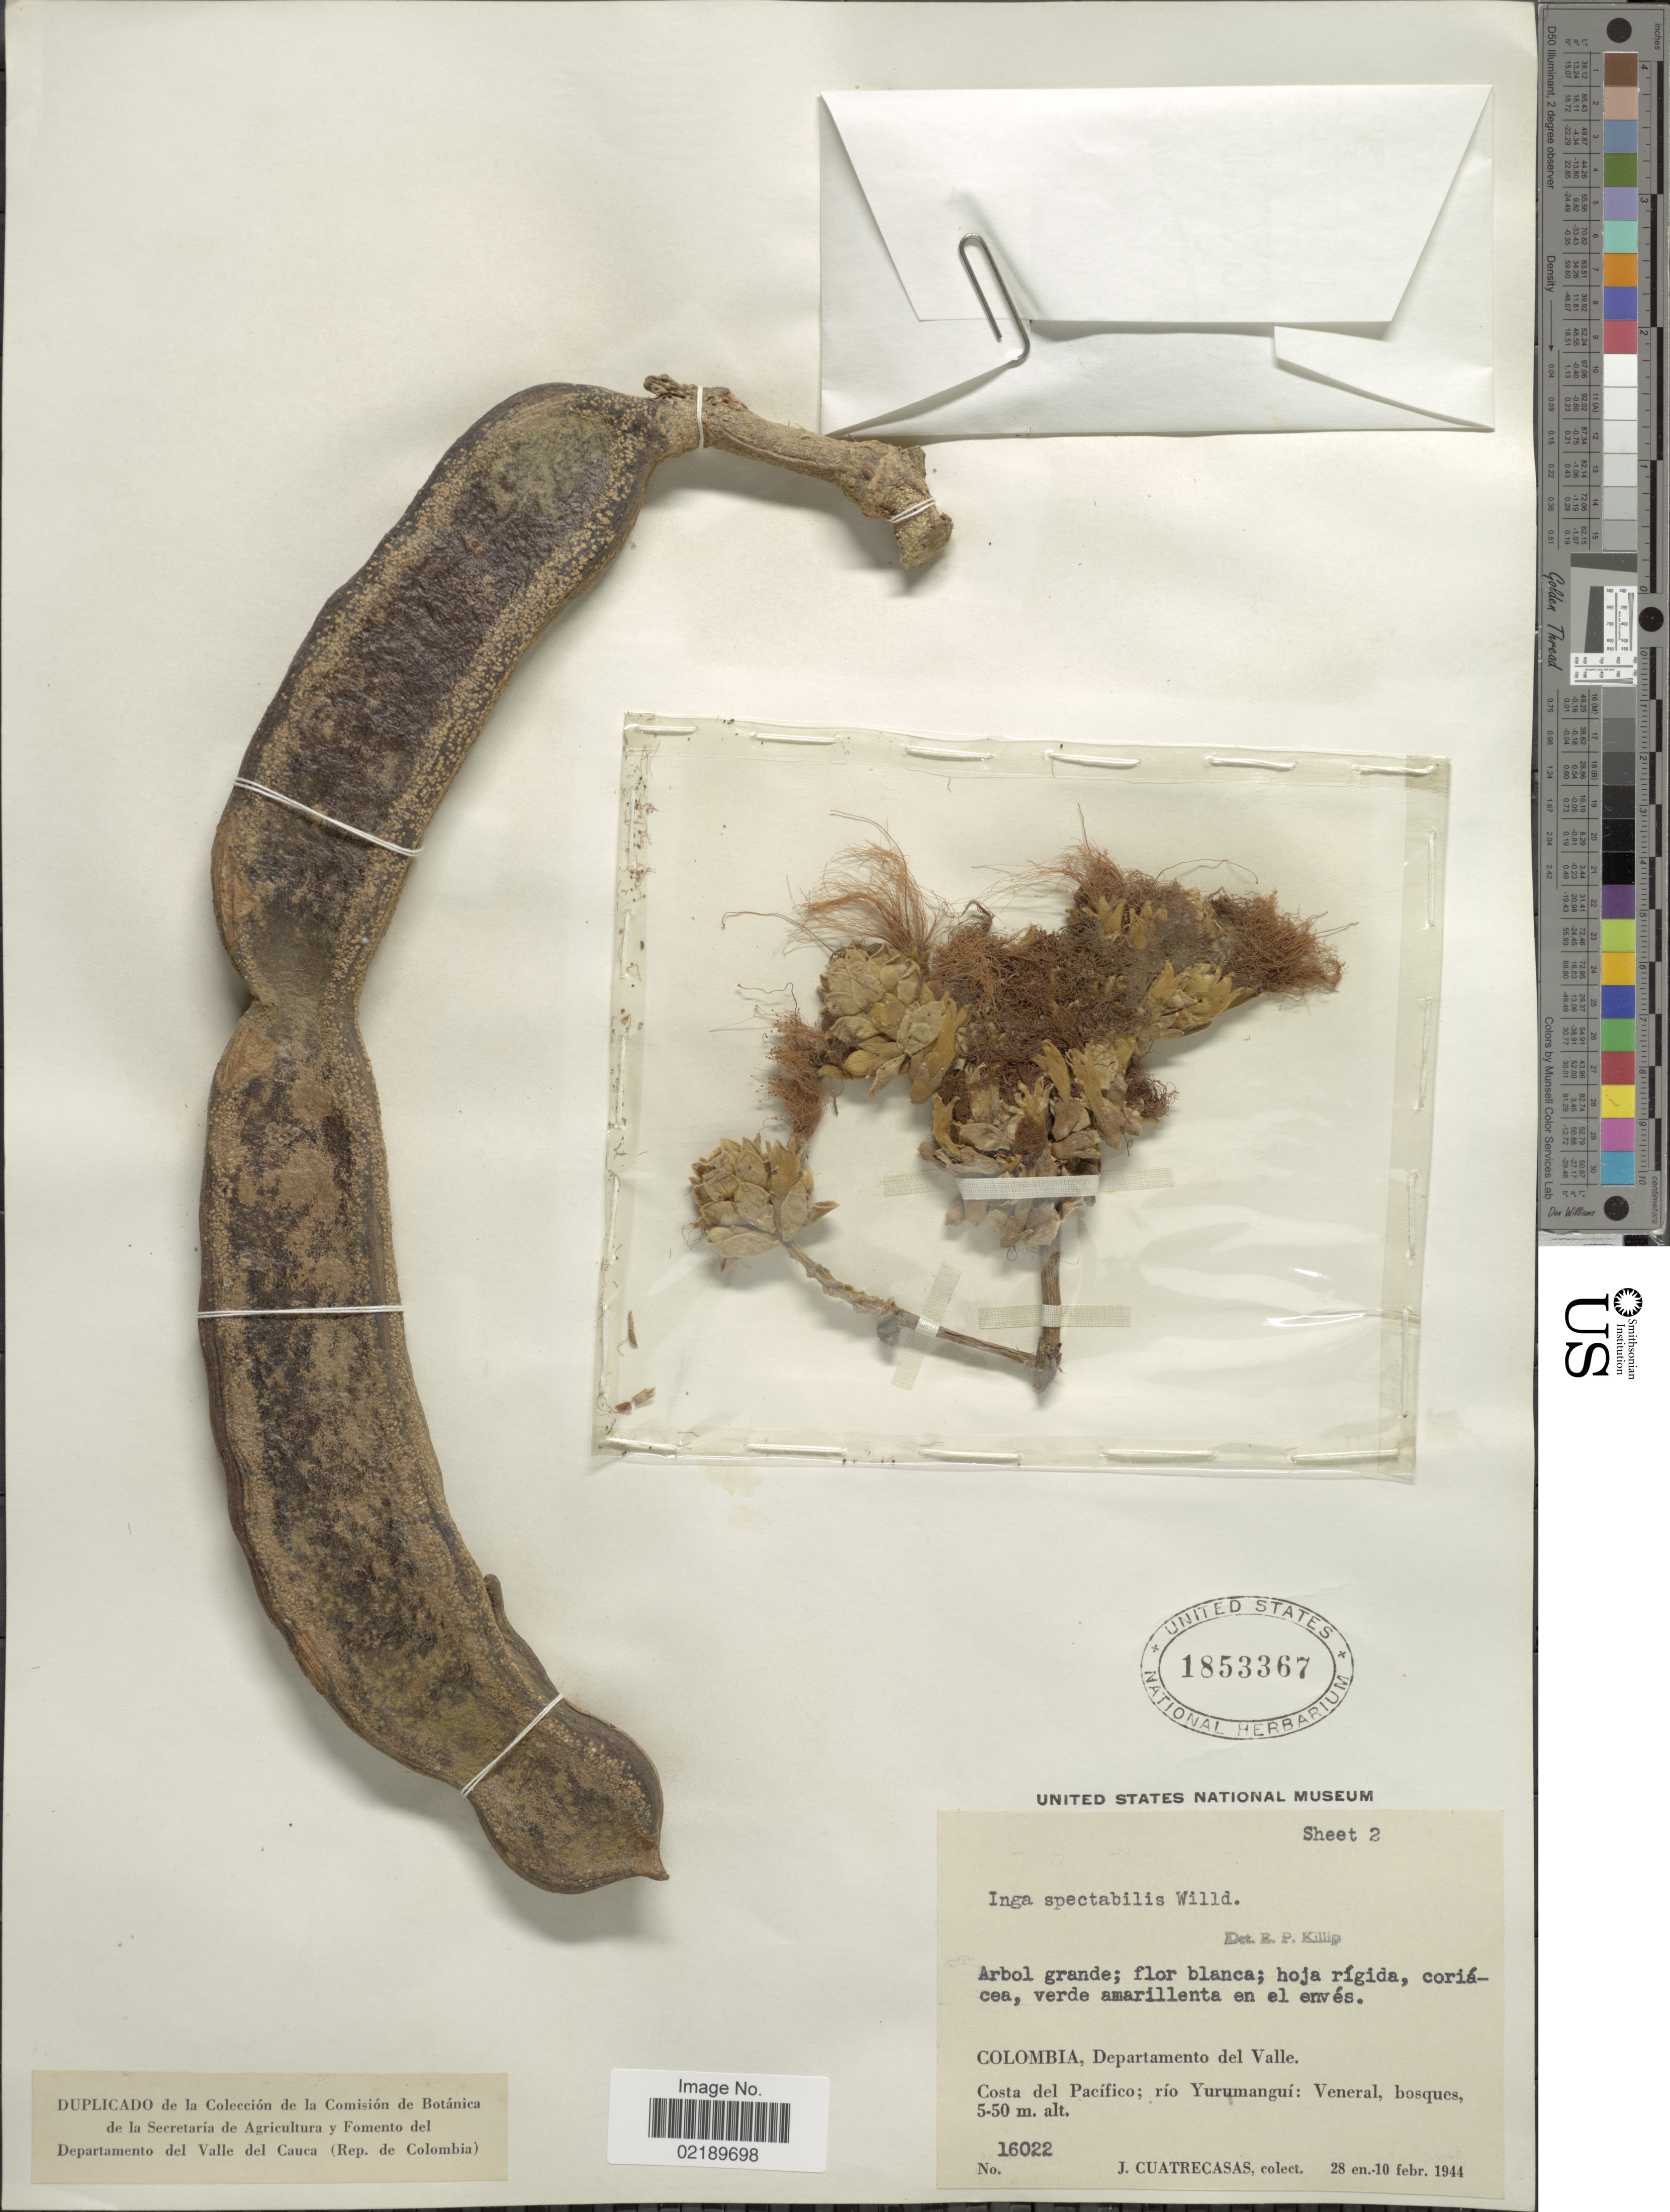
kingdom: Plantae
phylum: Tracheophyta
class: Magnoliopsida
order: Fabales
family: Fabaceae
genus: Inga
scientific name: Inga spectabilis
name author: (Vahl) Willd.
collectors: J. Cuatrecasas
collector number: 16022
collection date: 1944-01-28/1944-02-10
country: Colombia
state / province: Valle del Cauca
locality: Colombia, Departamento del Valle. Costa del Pacífico; río Yurumanguí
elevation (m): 5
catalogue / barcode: US 1853367